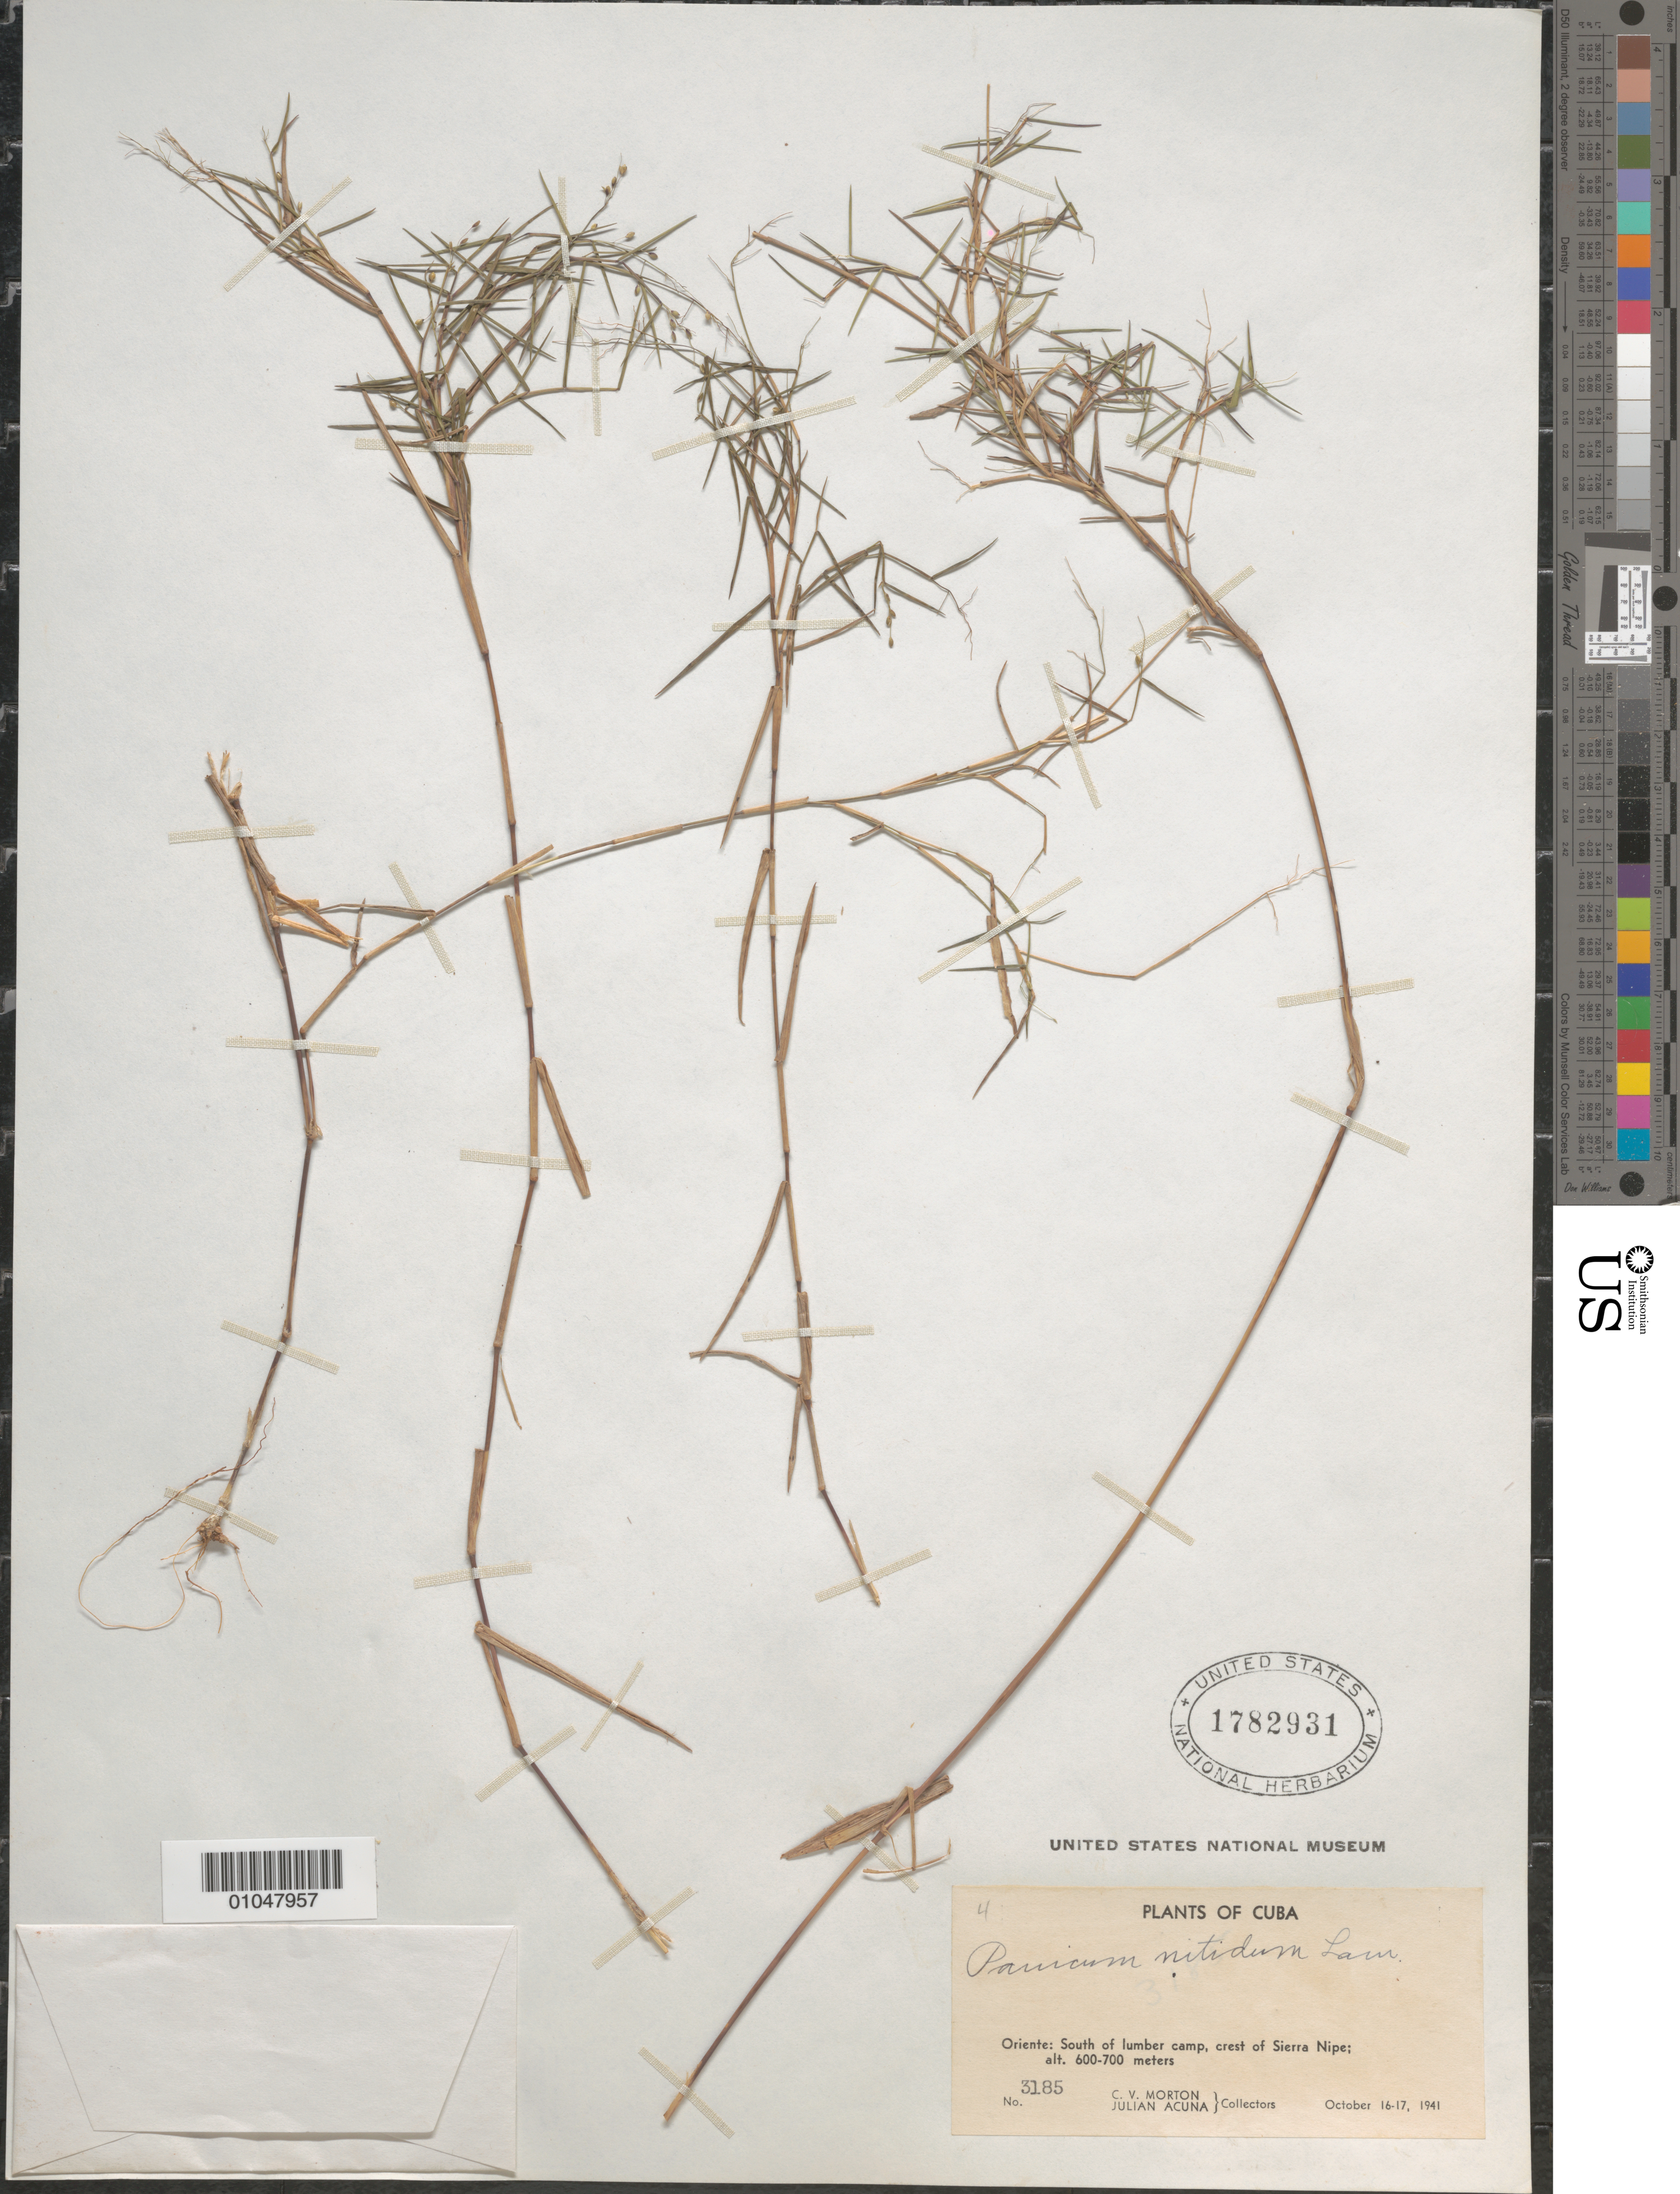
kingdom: Plantae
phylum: Tracheophyta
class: Liliopsida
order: Poales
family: Poaceae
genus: Panicum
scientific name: Panicum nitidum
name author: Lam.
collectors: C. V. Morton & J. Acuña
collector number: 3185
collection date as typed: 16 Oct 1941 to 17 Oct 1941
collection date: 1941-10-16/1941-10-17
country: Cuba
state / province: Holguín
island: Cuba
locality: S of lumber camp, crest of Sierra Nipe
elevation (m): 600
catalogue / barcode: US 1782931